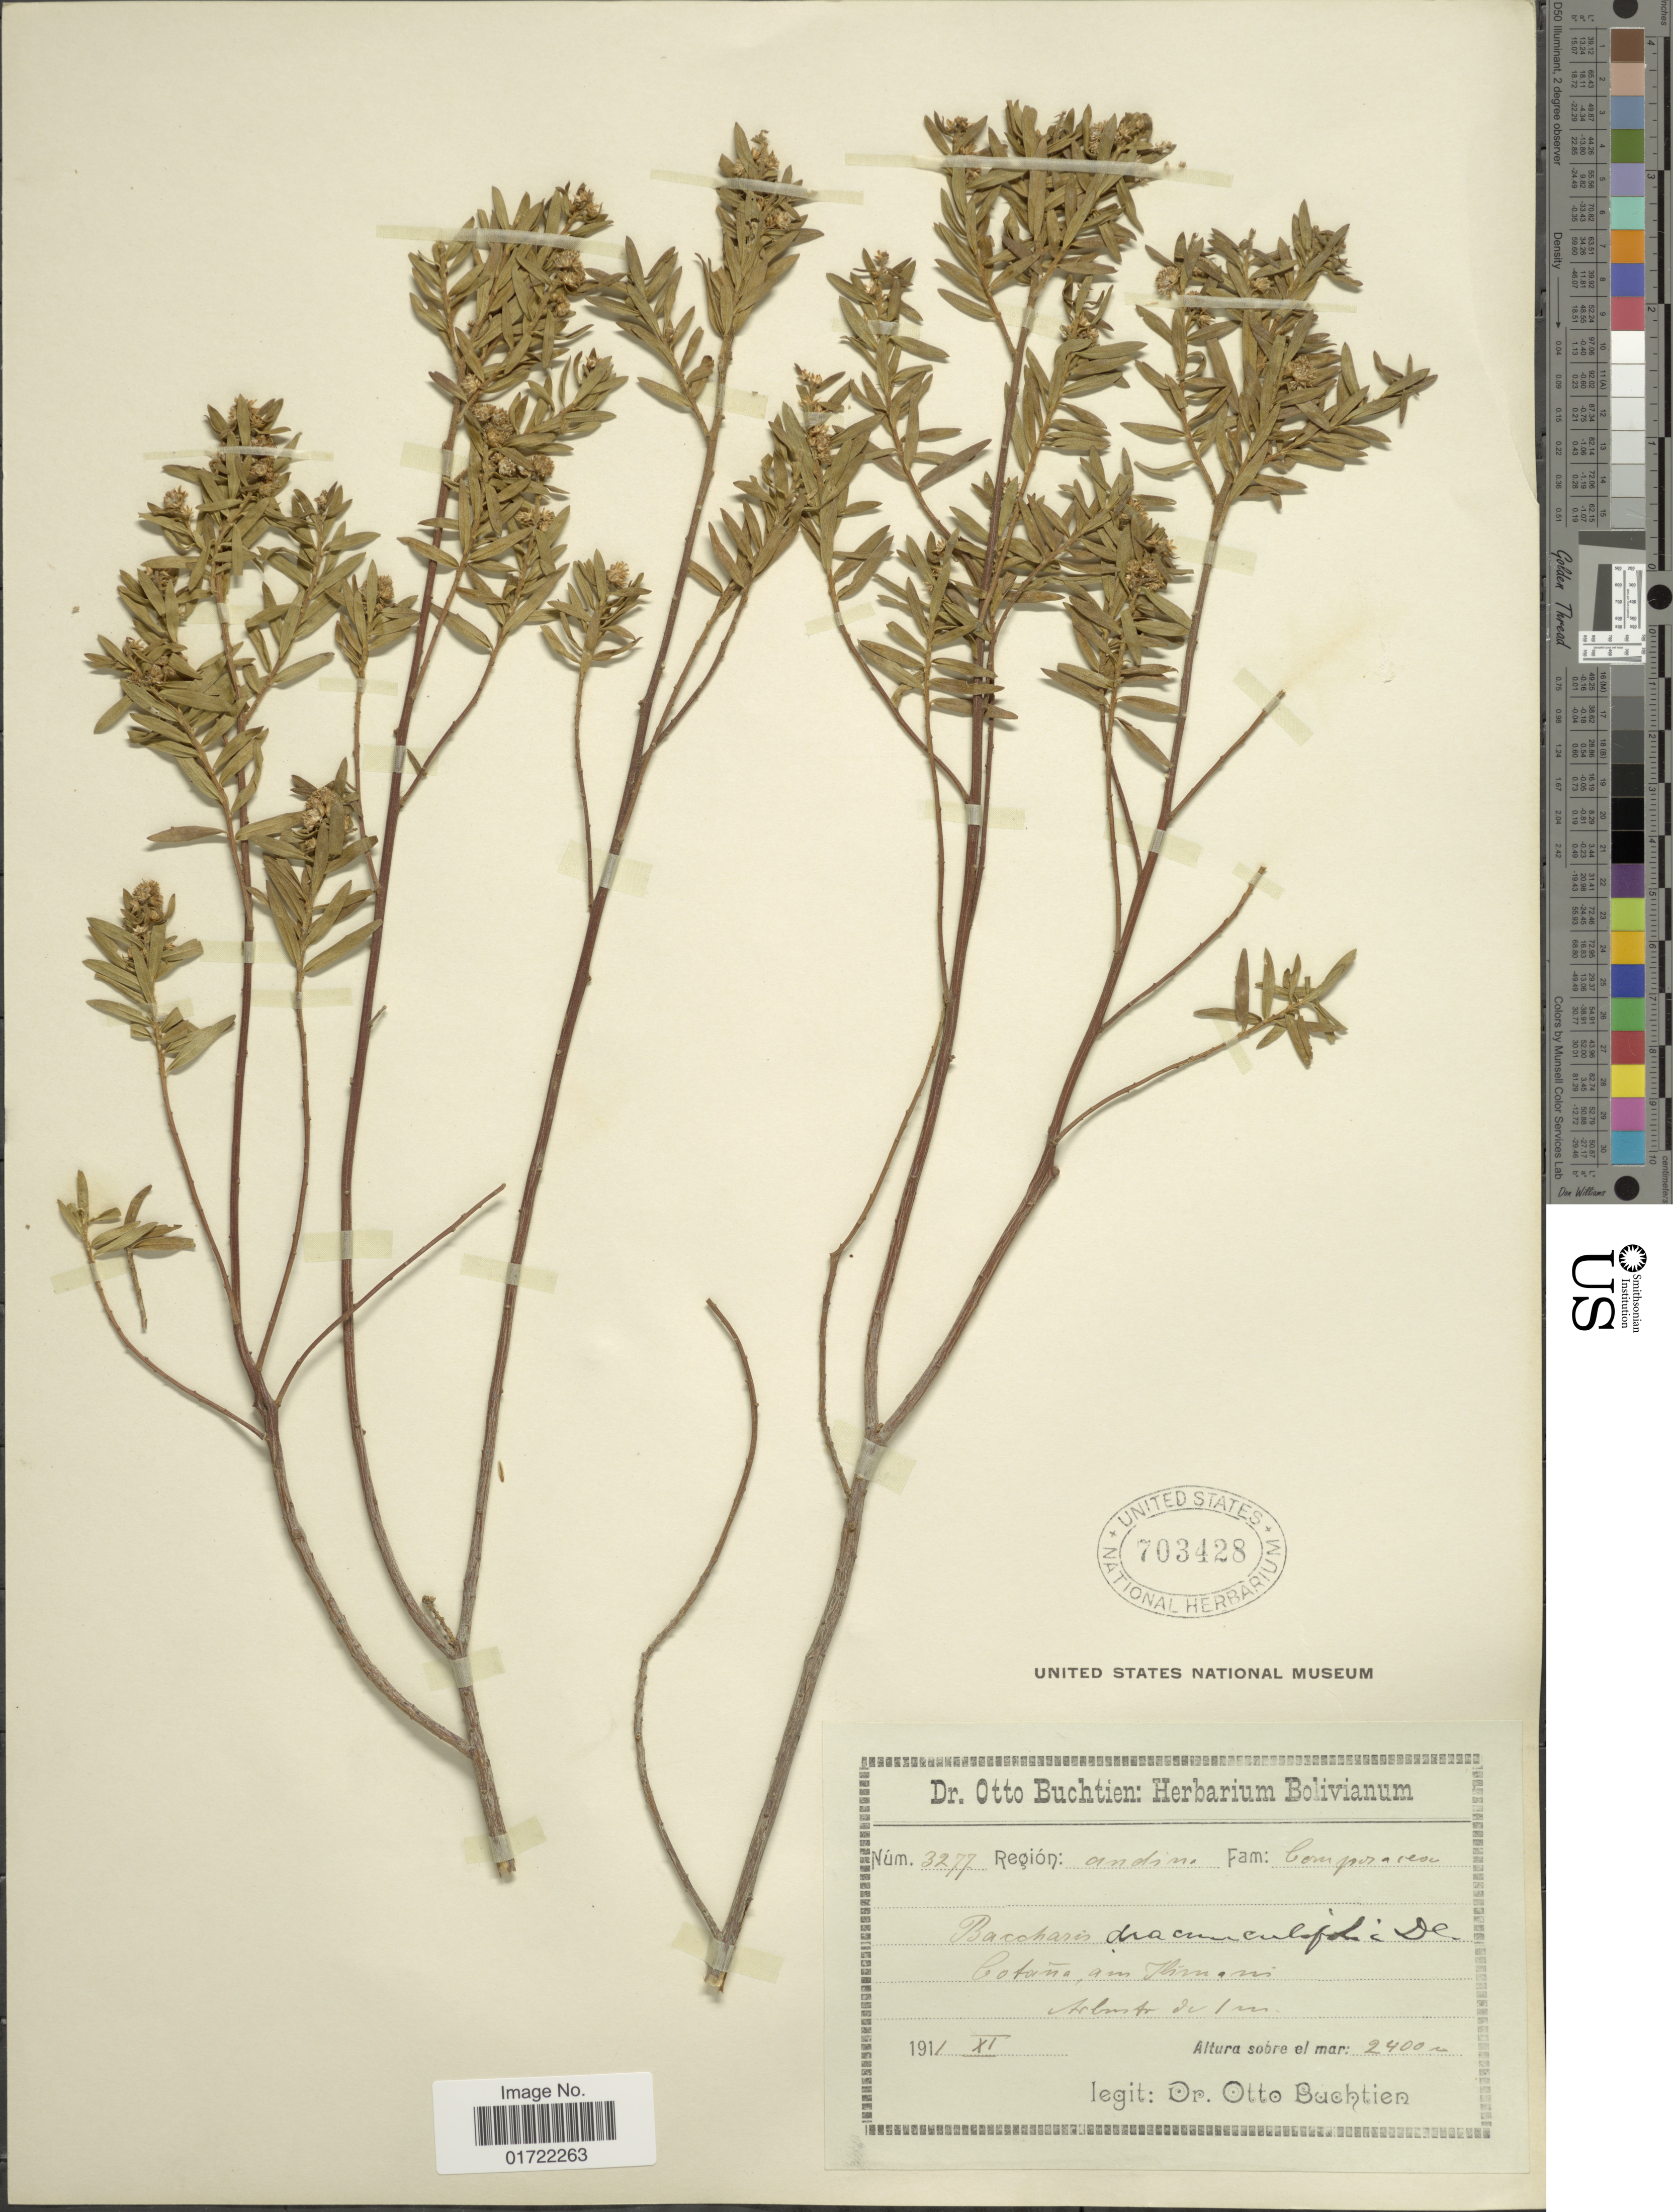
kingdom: Plantae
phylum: Tracheophyta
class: Magnoliopsida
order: Asterales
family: Asteraceae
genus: Baccharis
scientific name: Baccharis dracunculifolia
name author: DC.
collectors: O. Buchtien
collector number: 3277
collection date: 1911-11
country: Bolivia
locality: Cotaña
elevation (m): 2400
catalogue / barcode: US 703428